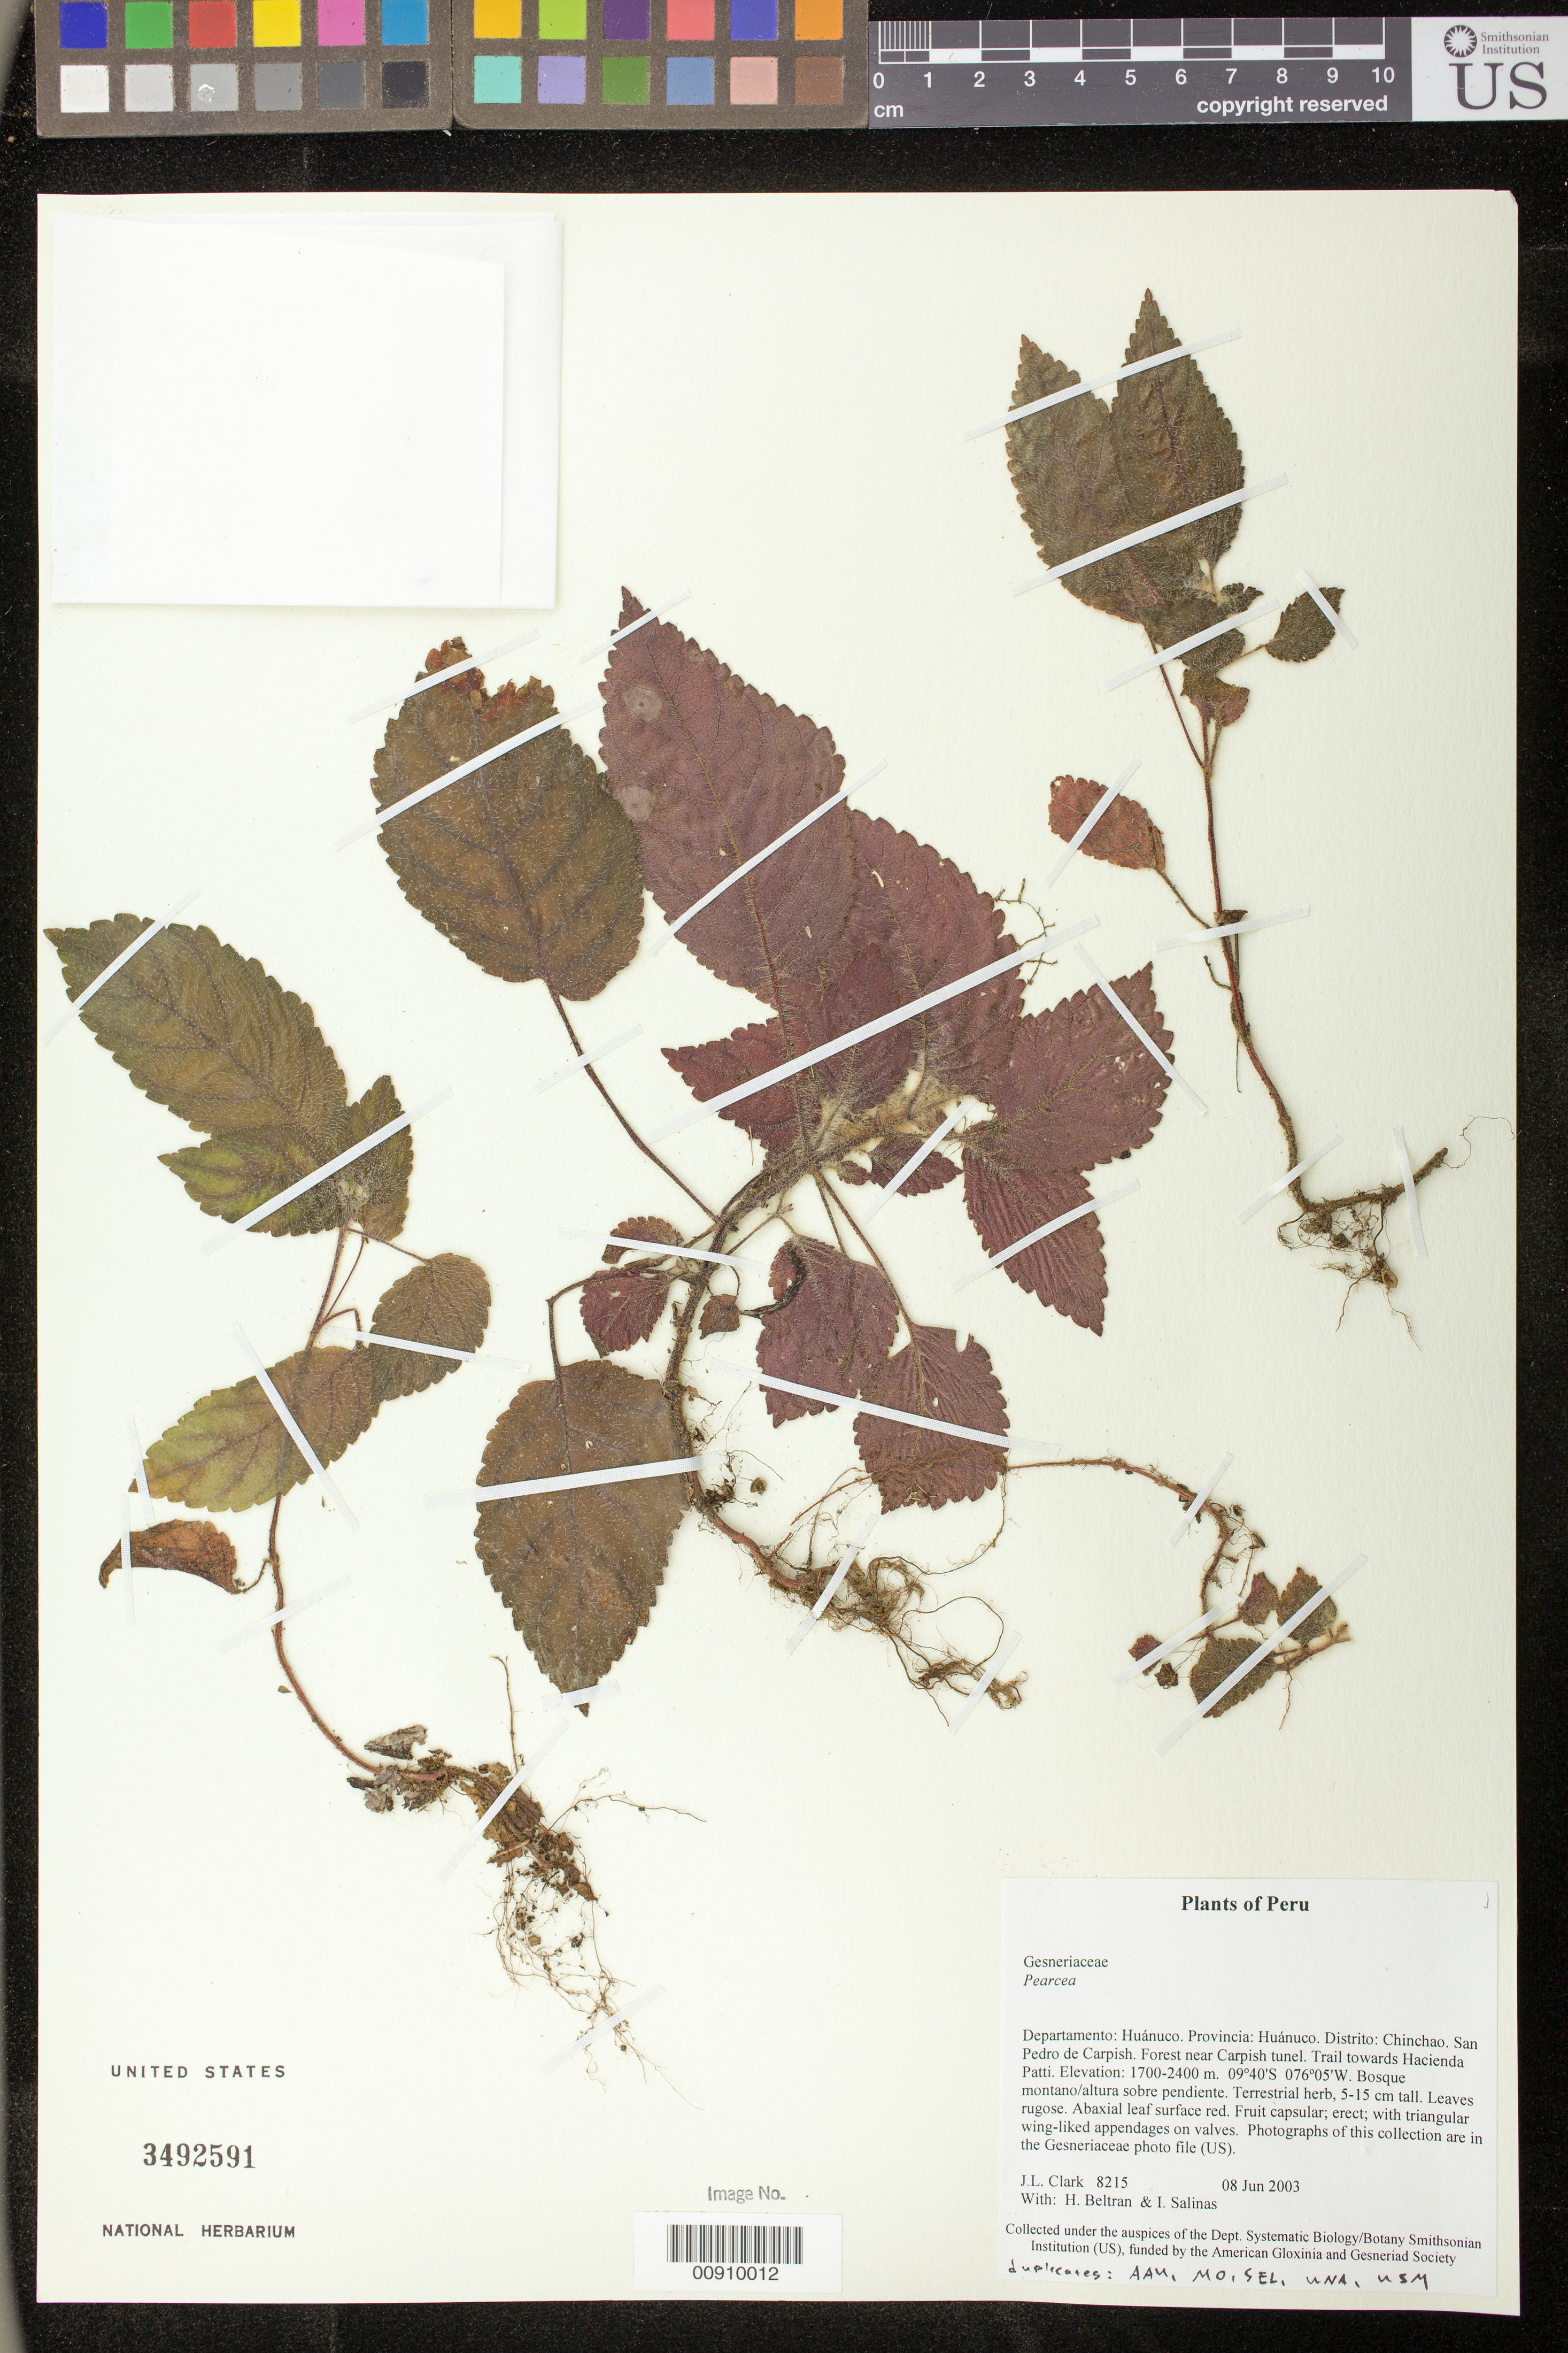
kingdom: Plantae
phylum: Tracheophyta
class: Magnoliopsida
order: Lamiales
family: Gesneriaceae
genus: Diastema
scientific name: Diastema sp.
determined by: Skog, Laurence E.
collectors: J. L. Clark, H. Beltran & I. Salinas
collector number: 8215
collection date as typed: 08 Jun 2003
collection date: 2003-06-08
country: Peru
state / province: Huánuco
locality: Huánuco. Distrito: Chinchao. San Pedro de Carpish. Forest near Carpish tunel. Trail towards Hacienda Patti.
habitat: Bosque montano/altura sobre pendiente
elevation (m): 1700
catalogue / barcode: US 3492591